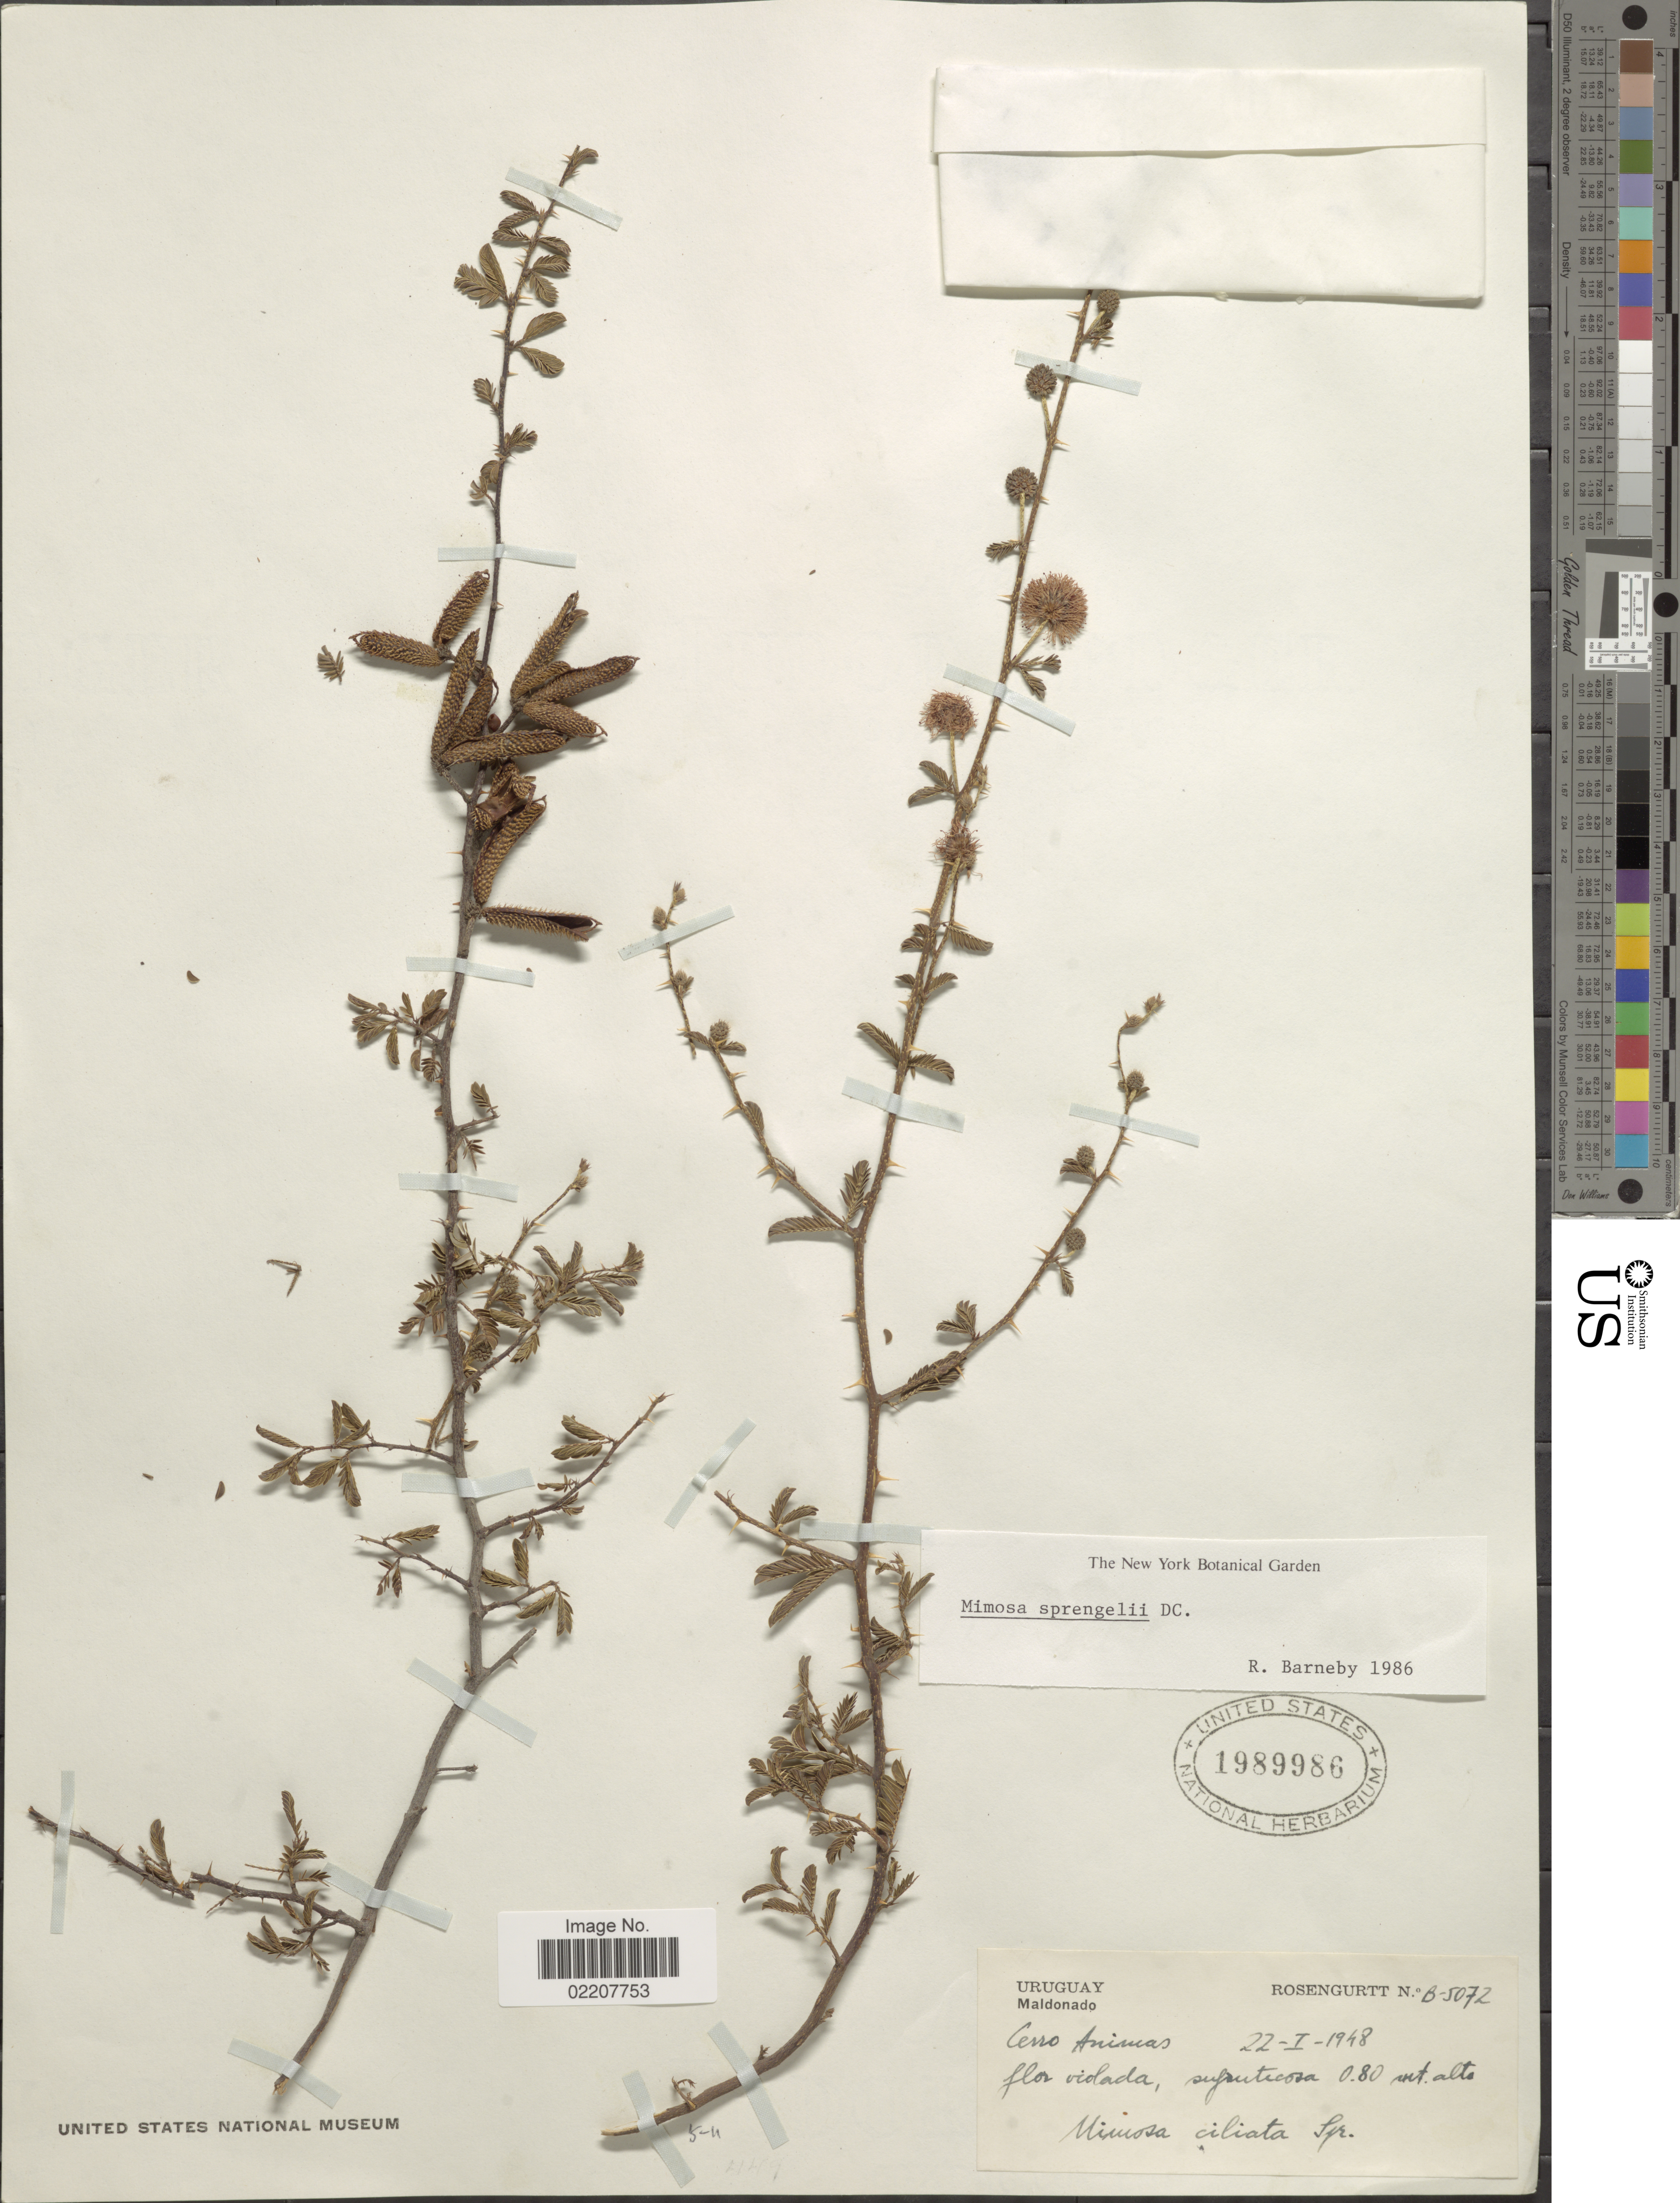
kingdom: Plantae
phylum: Tracheophyta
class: Magnoliopsida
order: Fabales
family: Fabaceae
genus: Mimosa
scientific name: Mimosa sprengelii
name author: DC.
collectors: Rosengurtt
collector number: B-5072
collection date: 1948-01-22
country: Uruguay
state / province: Maldonado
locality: Violada, sulsuticosa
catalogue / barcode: US 1989986